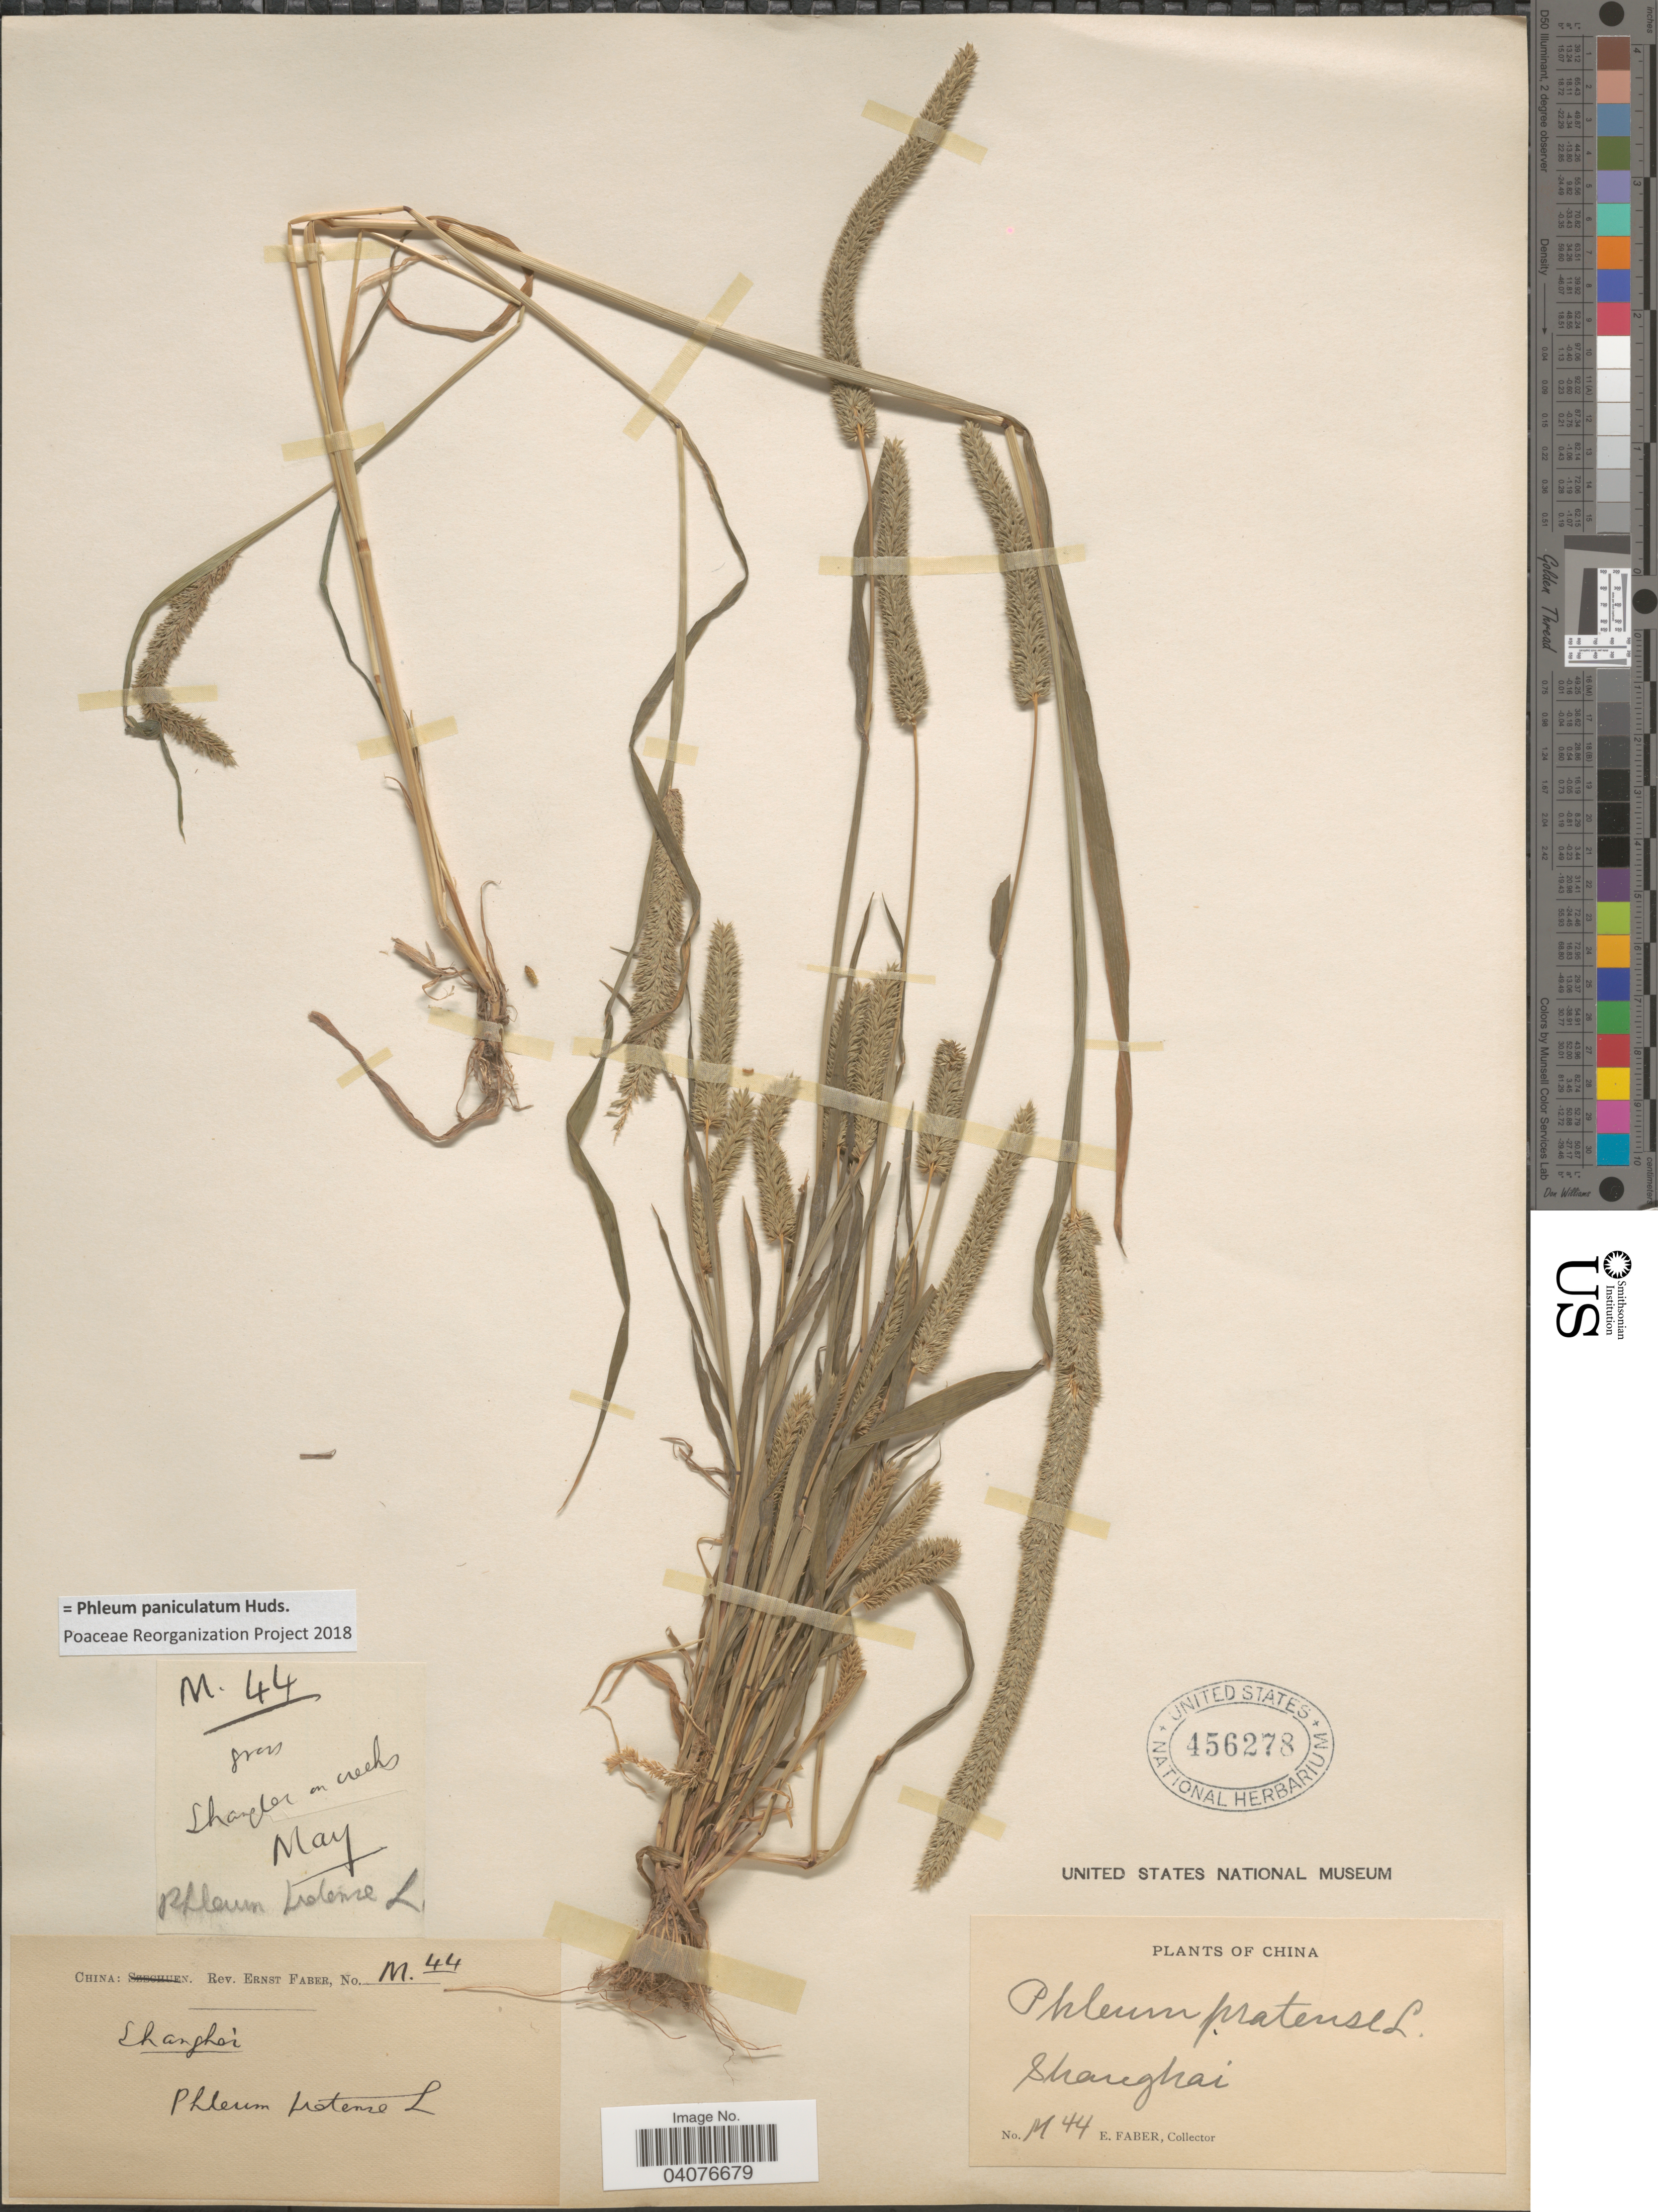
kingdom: Plantae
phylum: Tracheophyta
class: Liliopsida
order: Poales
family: Poaceae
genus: Phleum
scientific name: Phleum paniculatum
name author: Huds.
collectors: E. Faber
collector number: M44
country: China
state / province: Shanghai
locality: Shanghai on creeks.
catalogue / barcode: US 456278